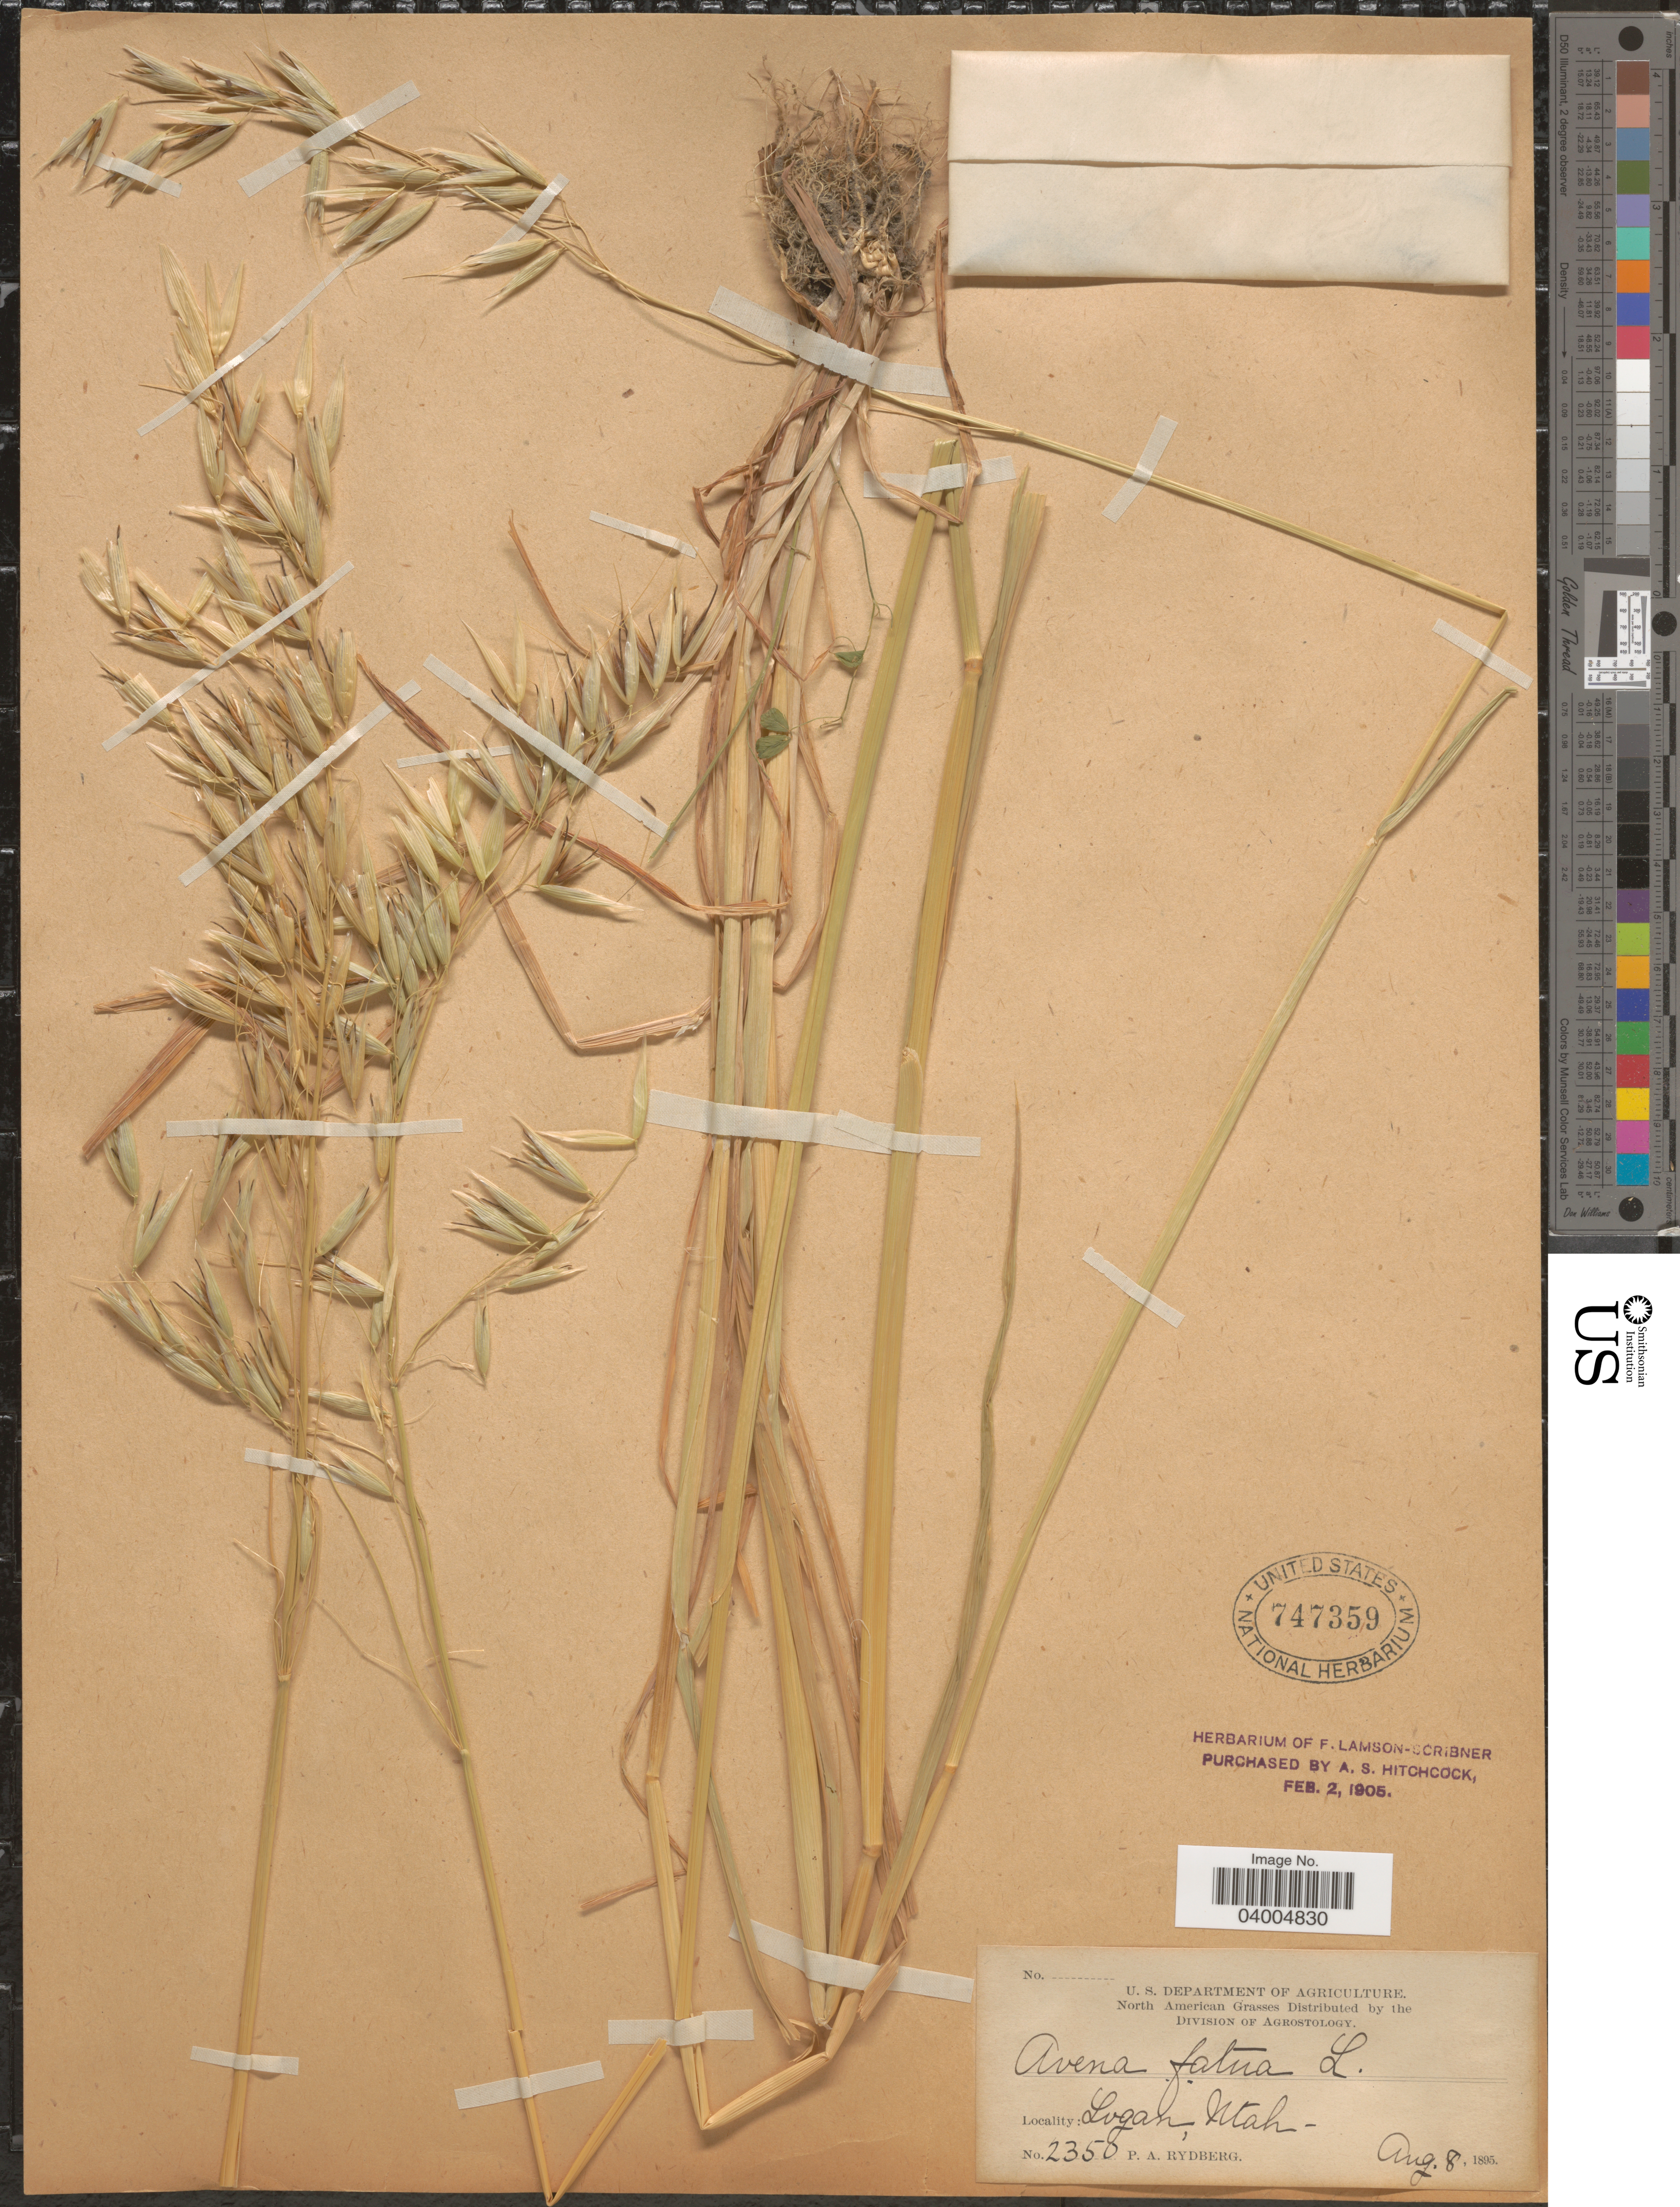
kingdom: Plantae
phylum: Tracheophyta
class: Liliopsida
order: Poales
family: Poaceae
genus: Avena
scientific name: Avena fatua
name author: L.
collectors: P. A. Rydberg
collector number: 2350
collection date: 1895-08-08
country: United States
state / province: Utah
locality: Logan.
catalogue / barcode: US 747359